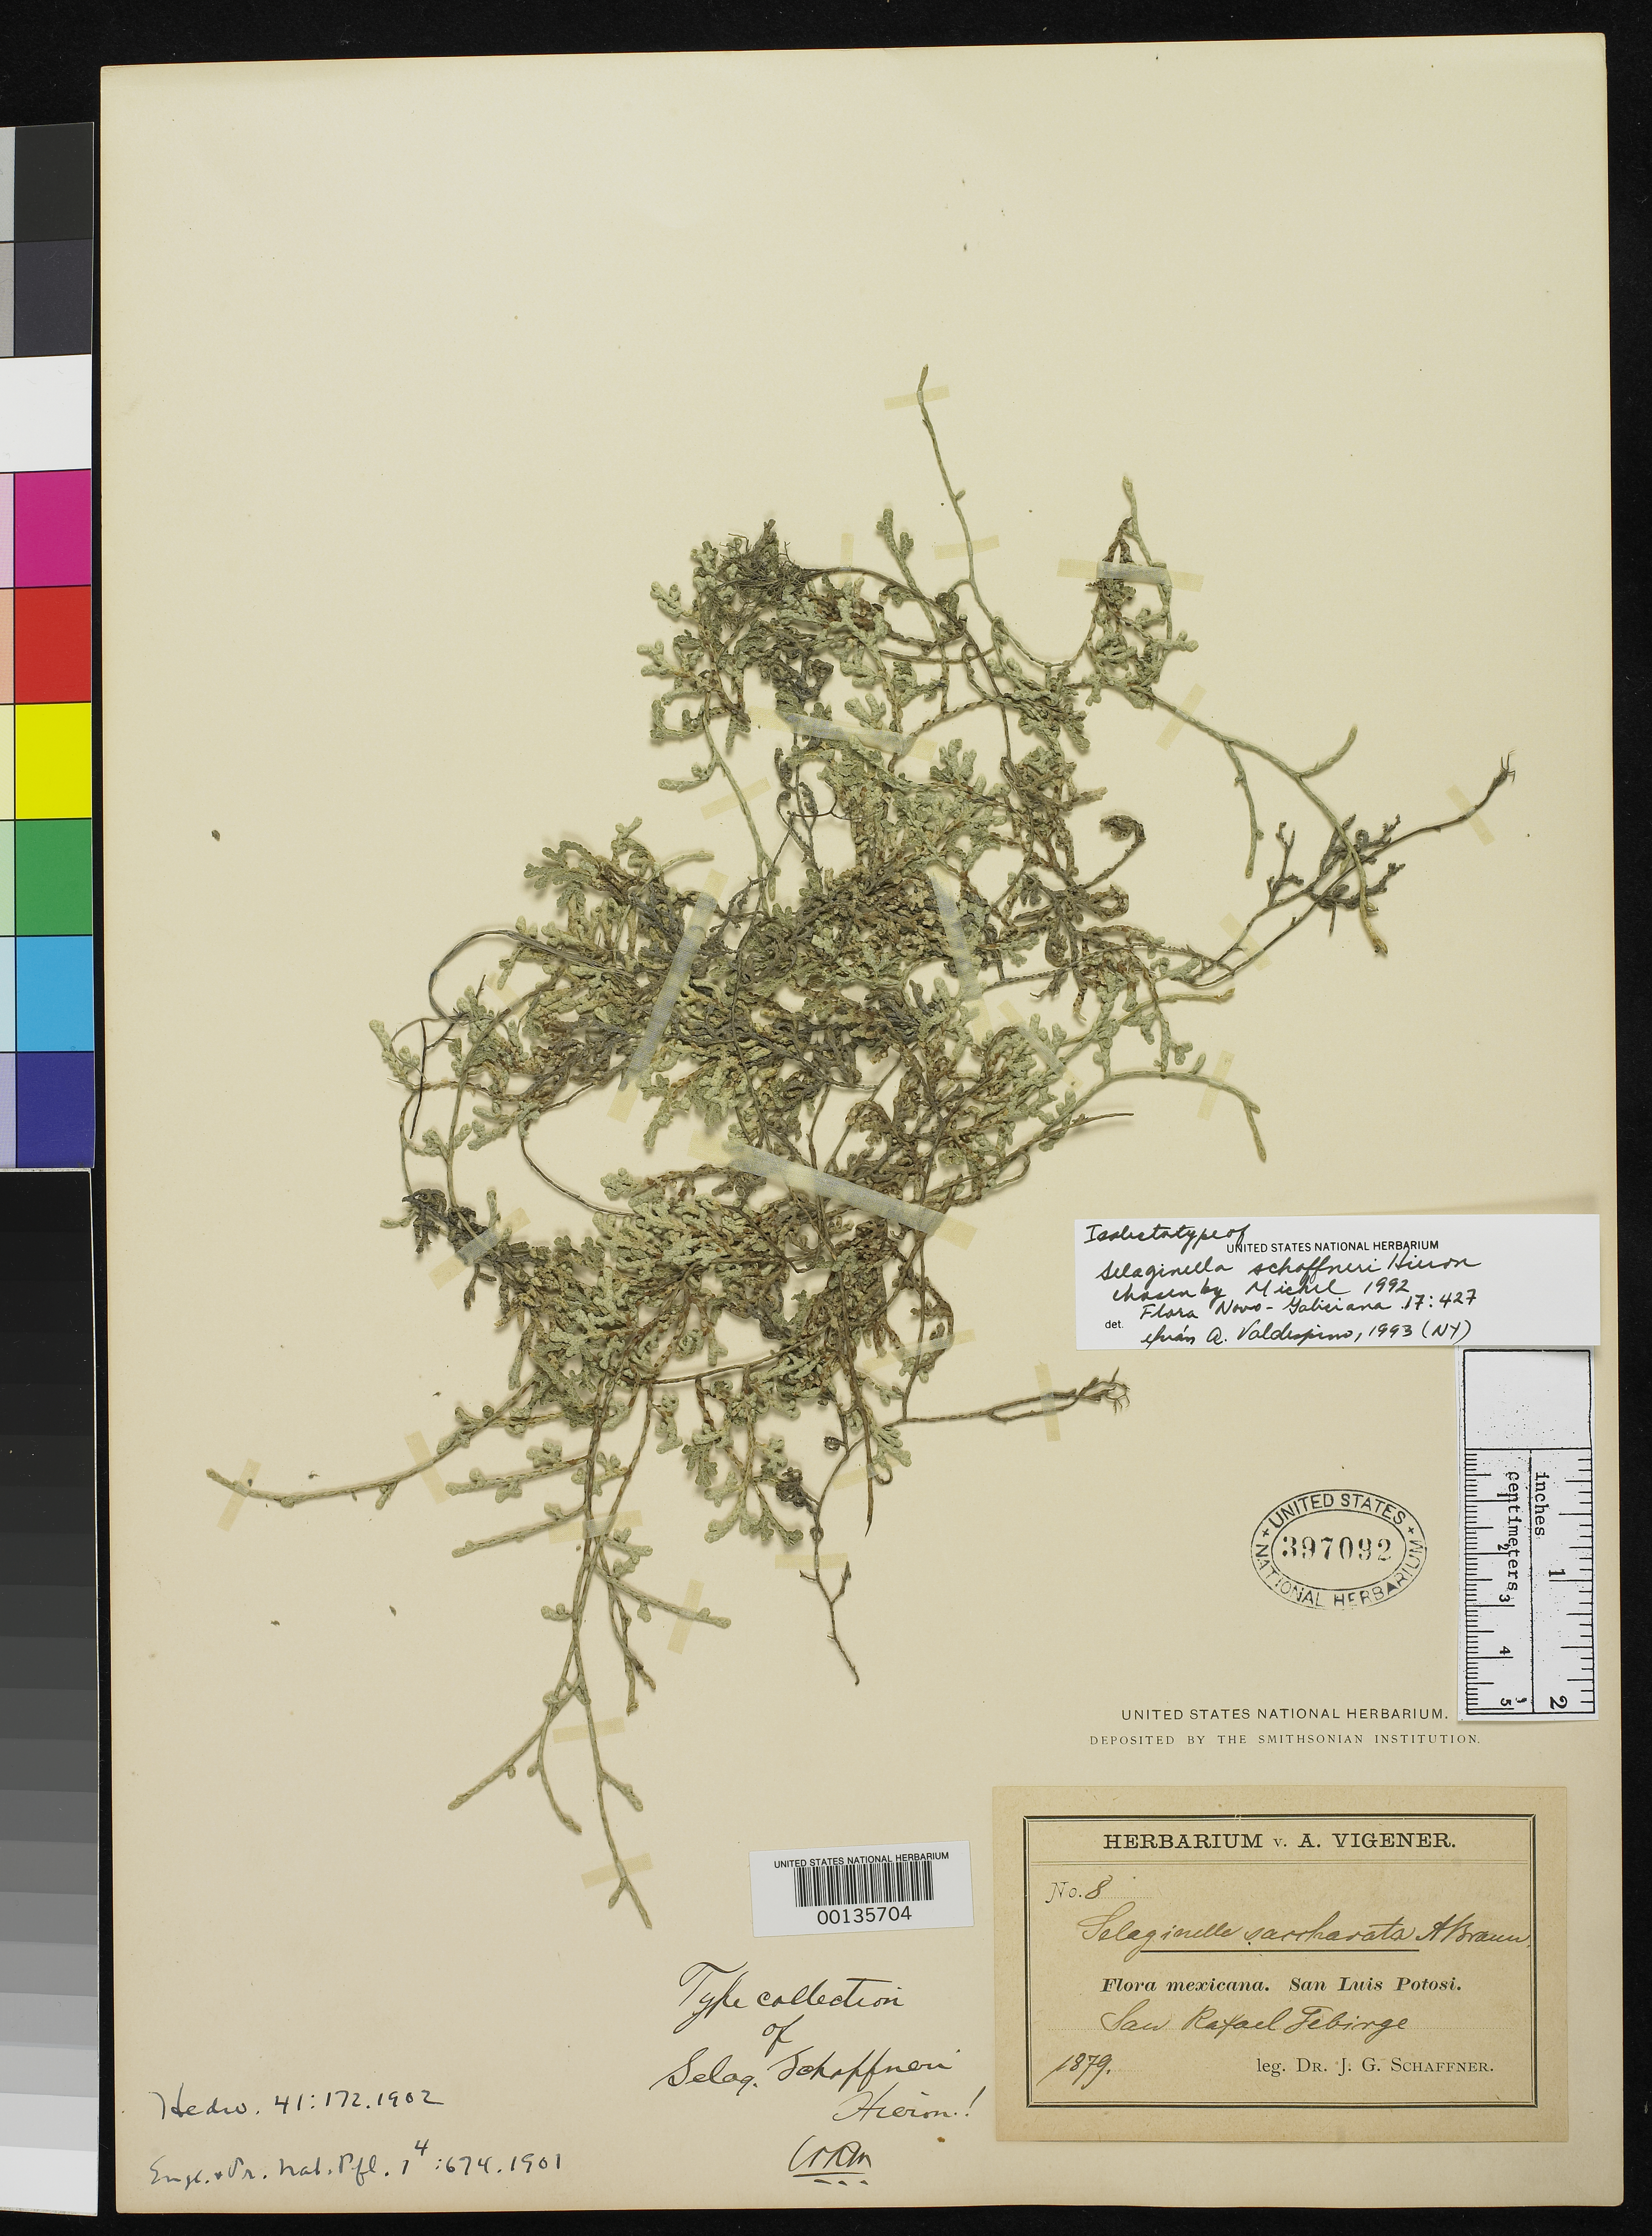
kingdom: Plantae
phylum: Tracheophyta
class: Lycopodiopsida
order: Selaginellales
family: Selaginellaceae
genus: Selaginella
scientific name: Selaginella schaffneri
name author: Hieron.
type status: Isolectotype; Type Collection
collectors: J. G. Schaffner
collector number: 8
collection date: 1879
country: Mexico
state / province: San Luis Potosi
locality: San Rafael Gebirge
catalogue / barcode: US 397092